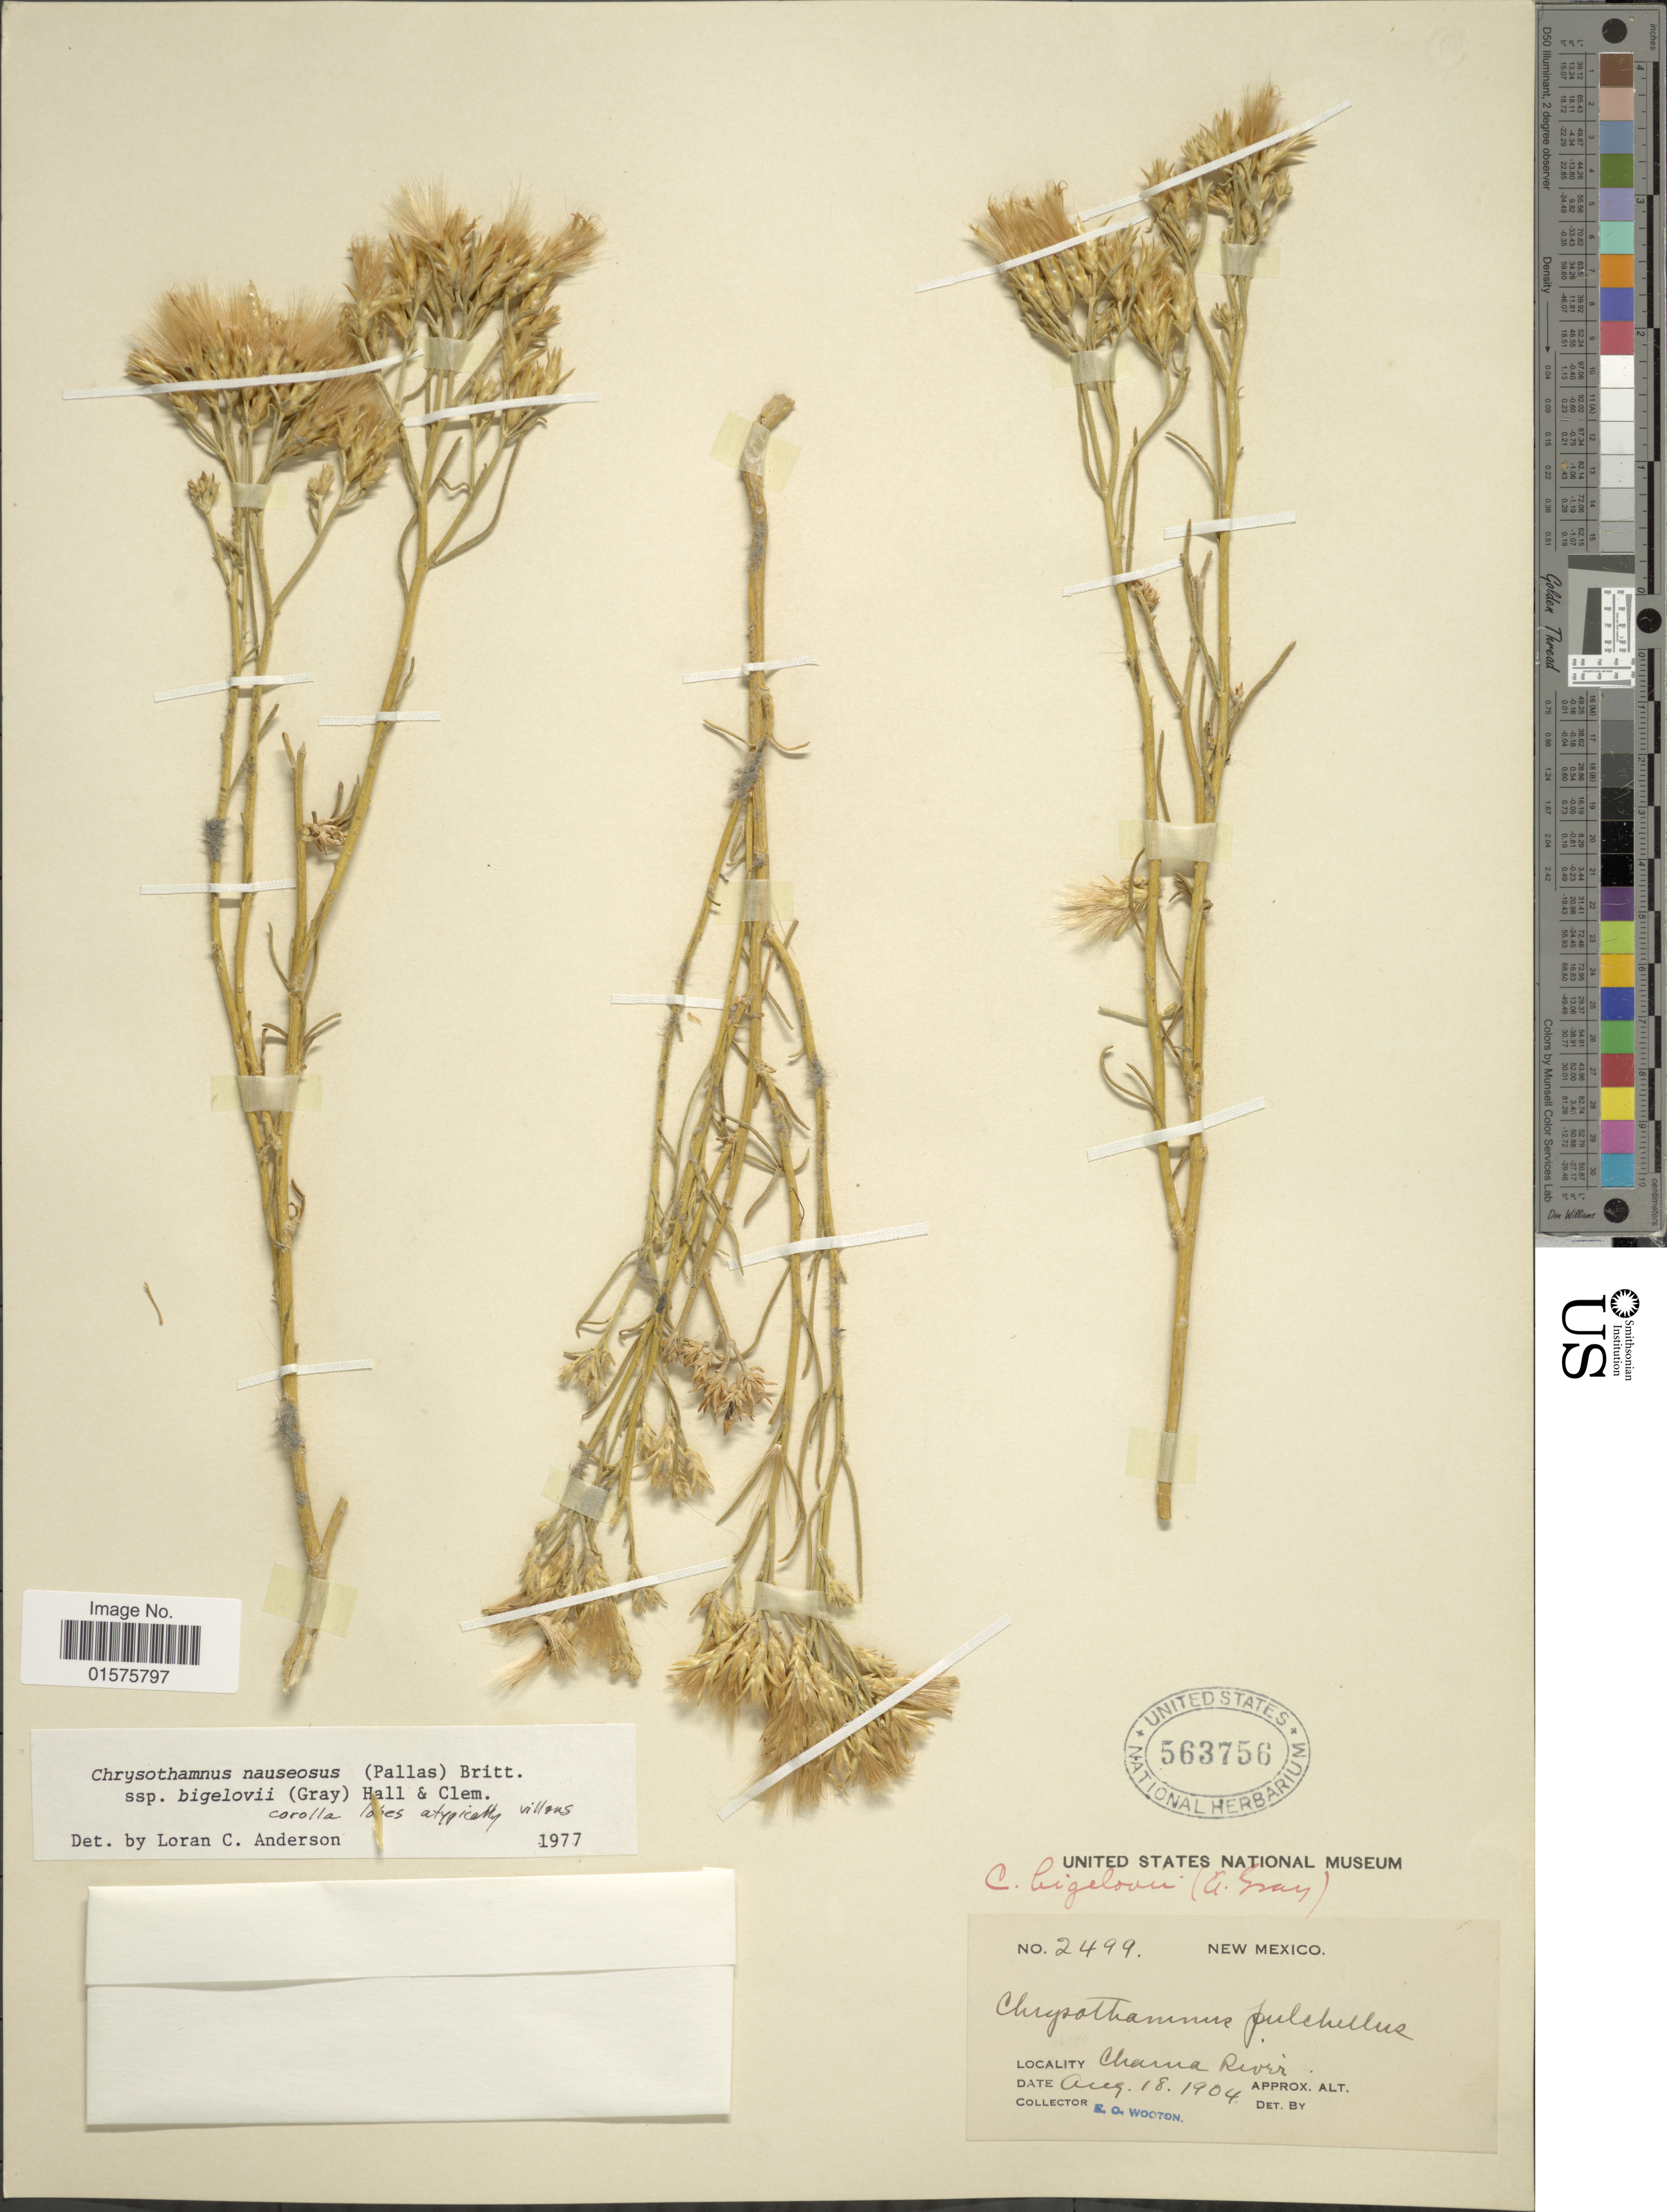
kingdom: Plantae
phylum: Tracheophyta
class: Magnoliopsida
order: Asterales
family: Asteraceae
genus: Ericameria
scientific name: Ericameria nauseosa var. bigelovii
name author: (A. Gray) G.L. Nesom & G.I. Baird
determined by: Urbatsch, Lowell E., Curator (LSU), Louisiana State University (UNITED STATES)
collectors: E. O. Wooton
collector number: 2499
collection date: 1904-08-18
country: United States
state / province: New Mexico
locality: Chama River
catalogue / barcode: US 563756